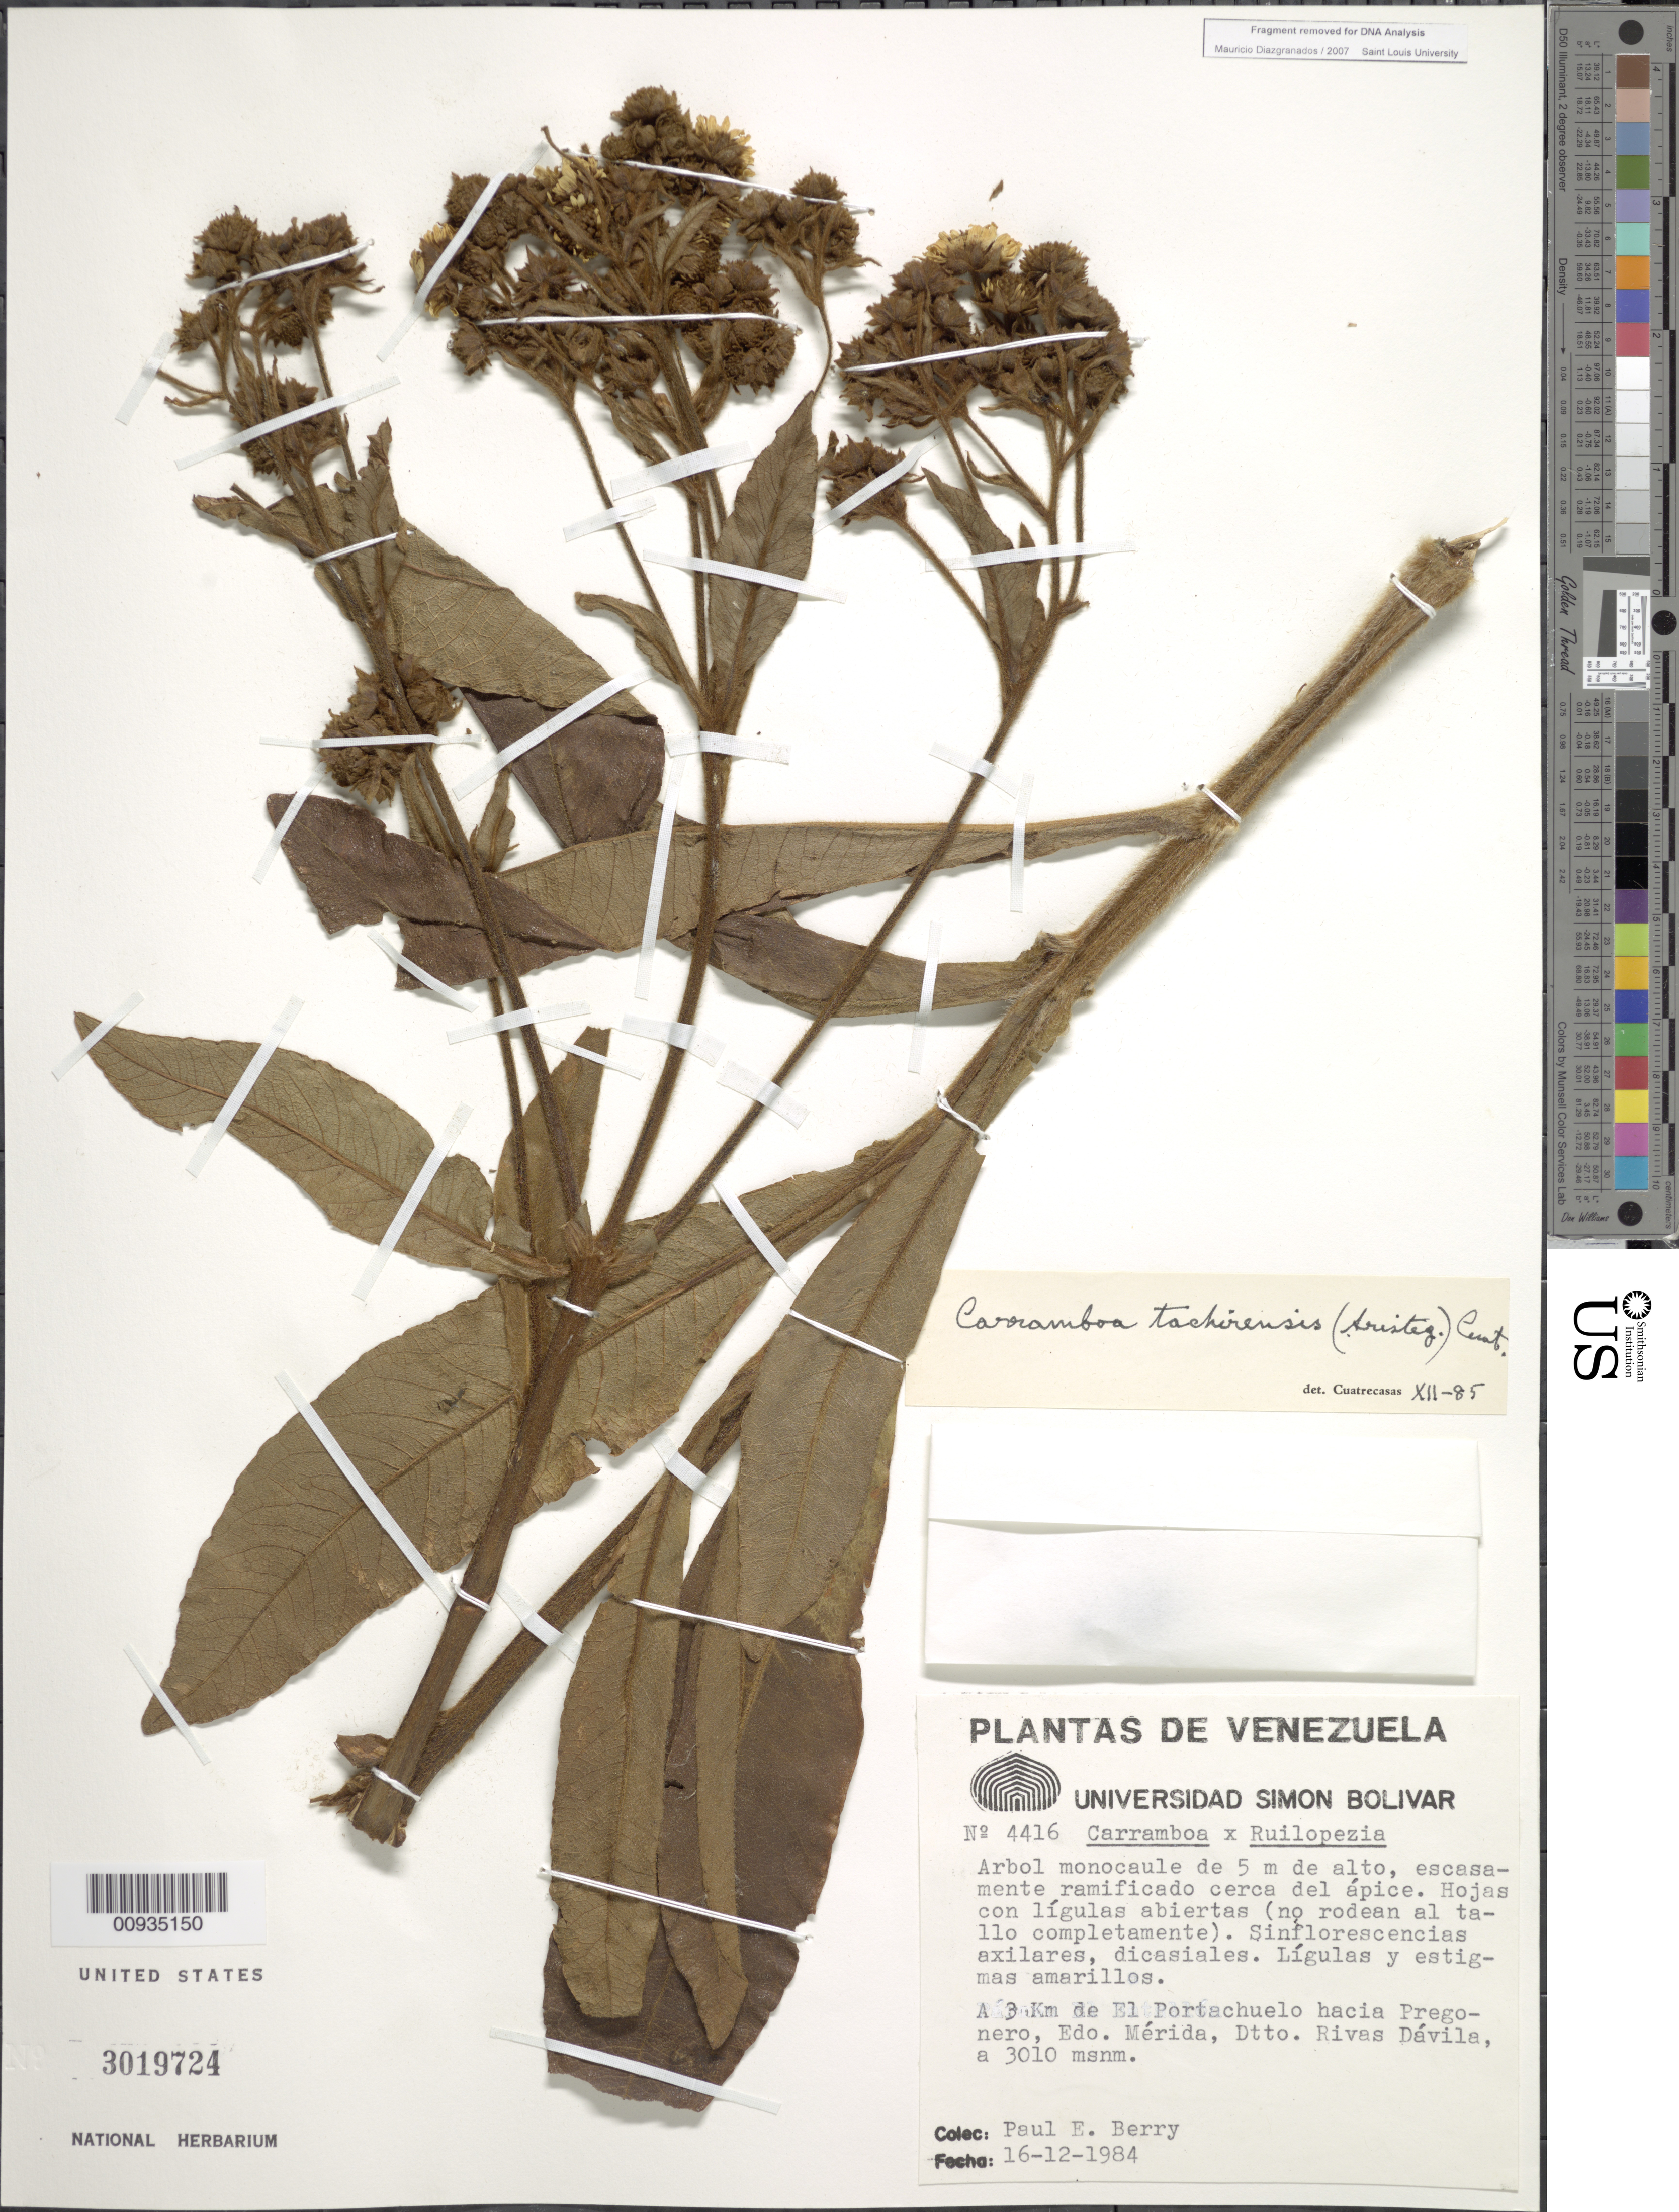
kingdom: Plantae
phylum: Tracheophyta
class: Magnoliopsida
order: Asterales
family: Asteraceae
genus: Carramboa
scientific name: Carramboa tachirensis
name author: (Aristeg.) Cuatrec.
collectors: P. E. Berry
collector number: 4416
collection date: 1984-12-16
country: Venezuela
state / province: Mérida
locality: A 3 km de El Portachuelo hacia Pregonero, Dtto. Rivas Davila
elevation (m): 3010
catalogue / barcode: US 3019724